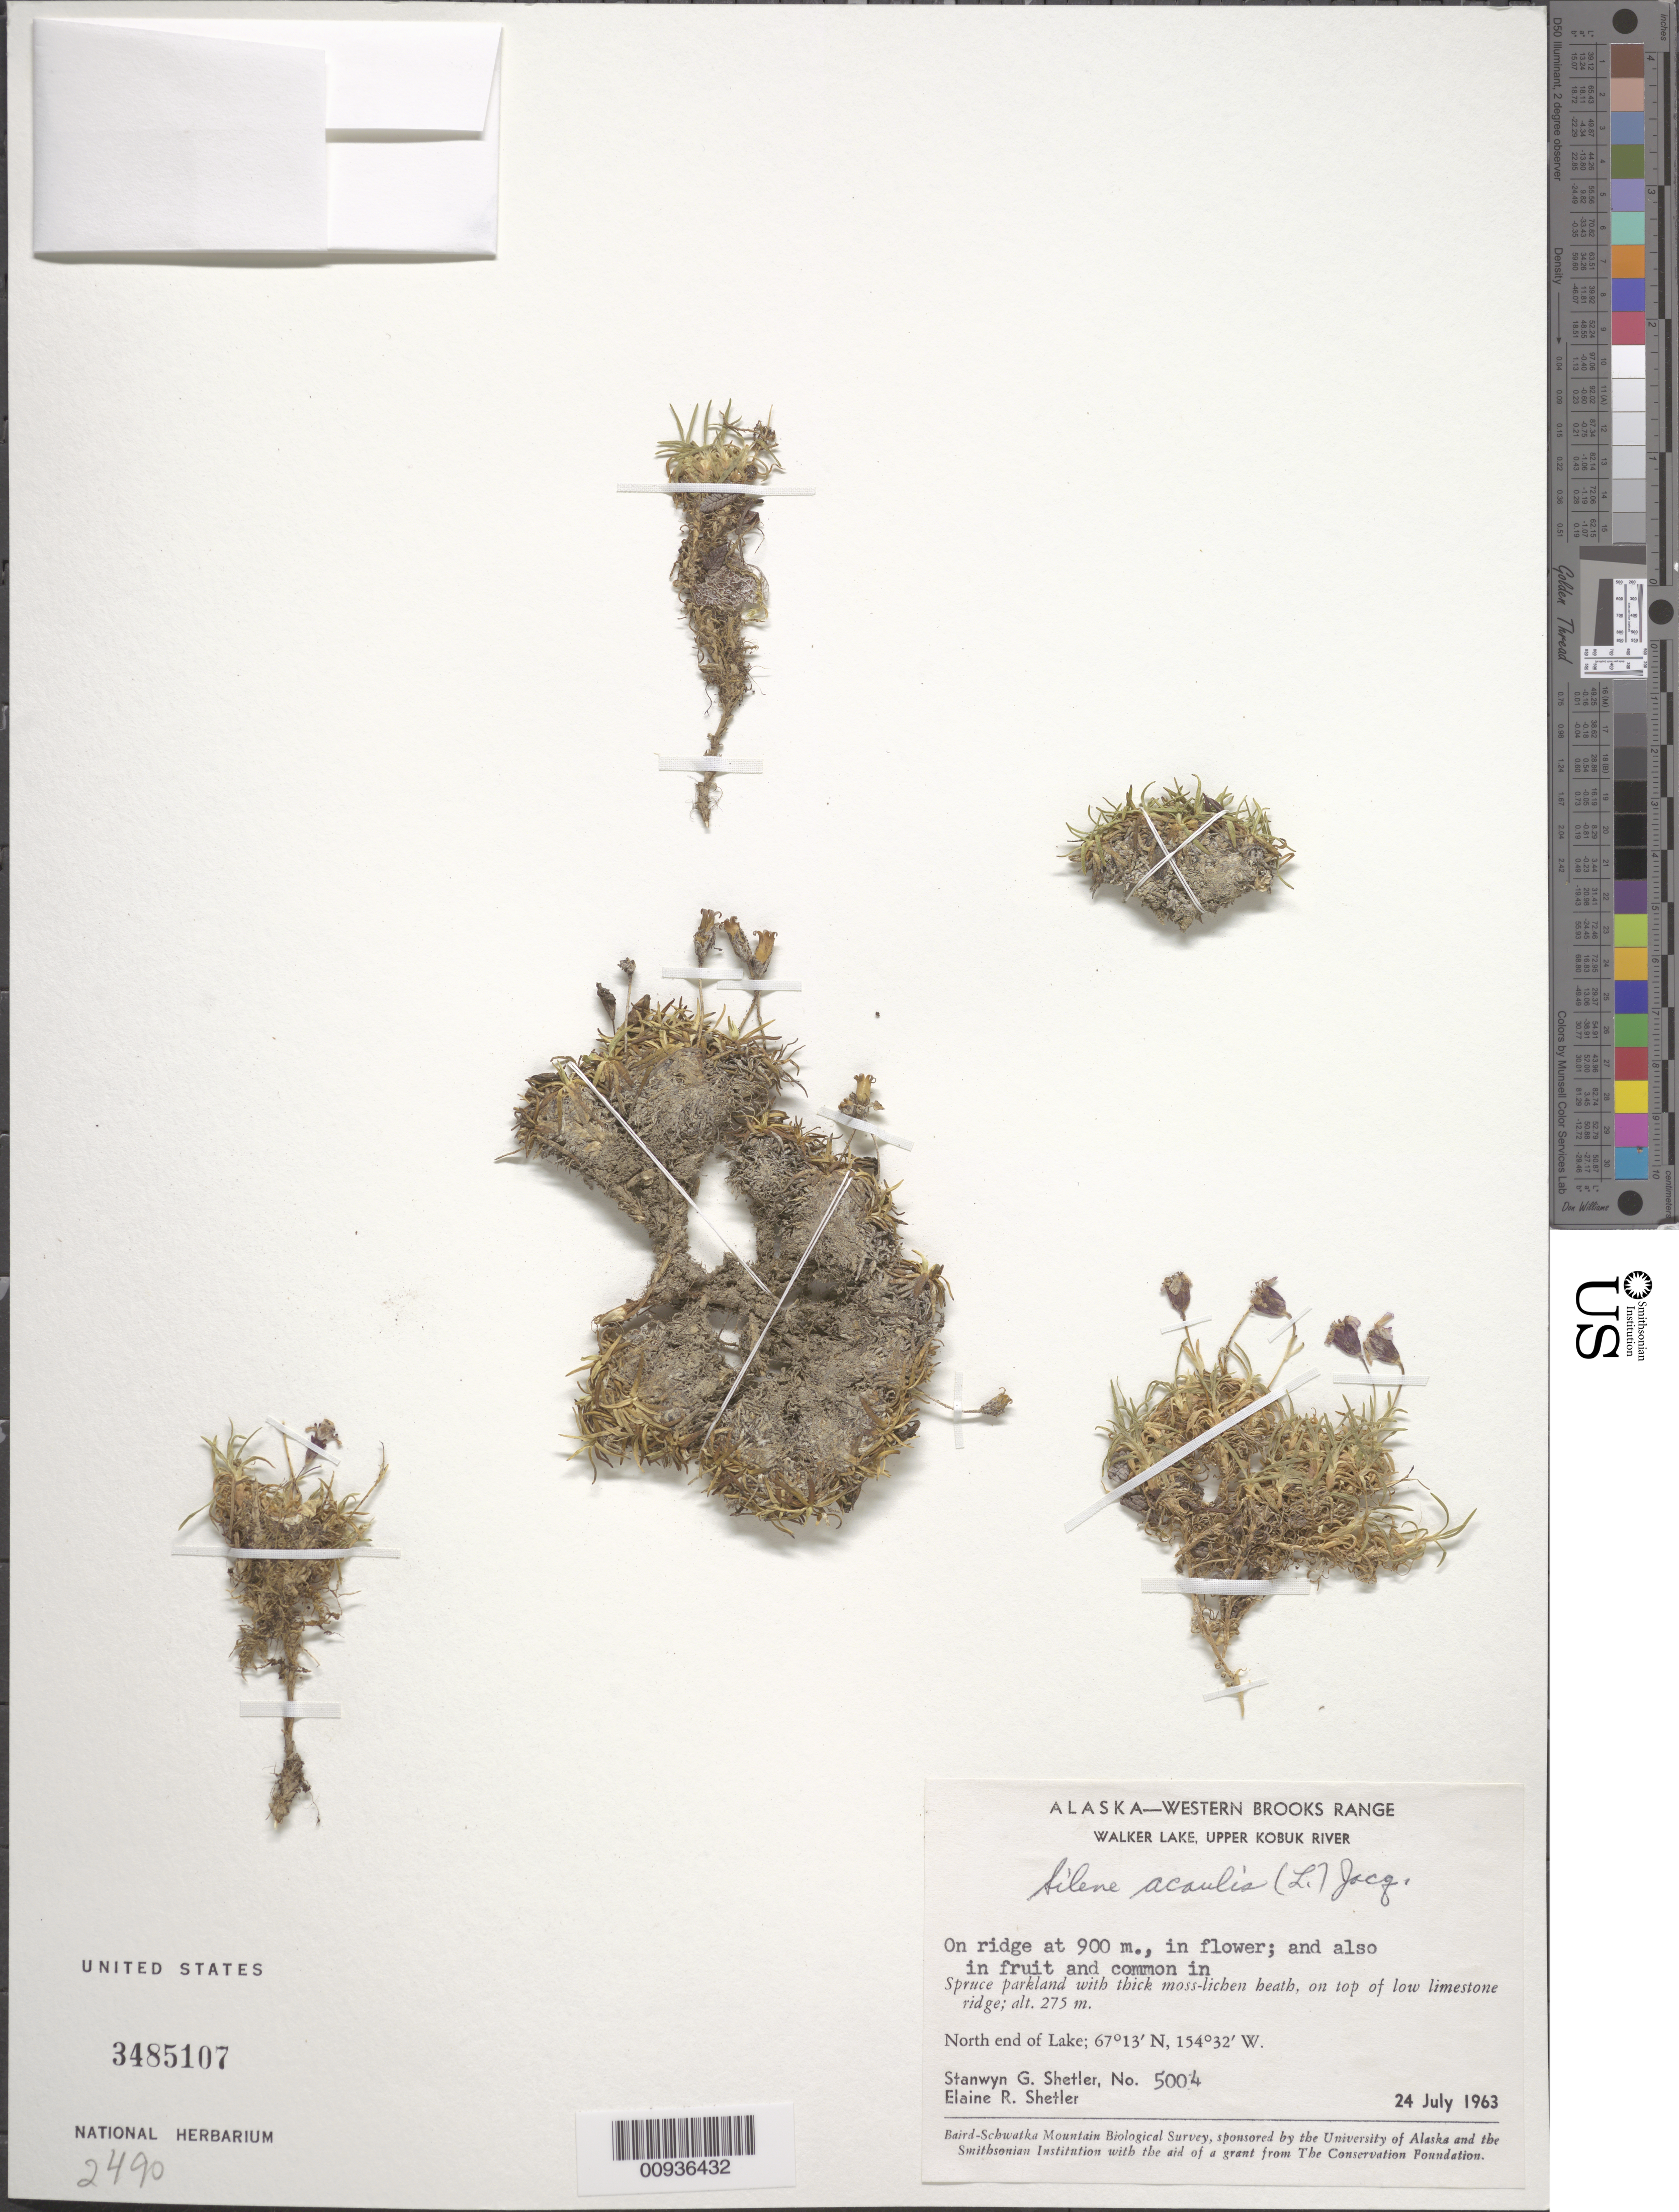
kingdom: Plantae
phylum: Tracheophyta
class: Magnoliopsida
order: Caryophyllales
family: Caryophyllaceae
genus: Silene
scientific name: Silene acaulis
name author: (L.) Jacq.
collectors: S. Shetler & E. R. Shetler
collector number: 5004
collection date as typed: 24 Jul 1963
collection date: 1963-07-24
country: United States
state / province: Alaska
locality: North end of Walker Lake. Western Brooks Range, Upper Kobuk River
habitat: On ridge at 900 m., common in spruce parkland with thick moss-lichen heath, on top of low limestone ridge.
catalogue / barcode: US 3485107